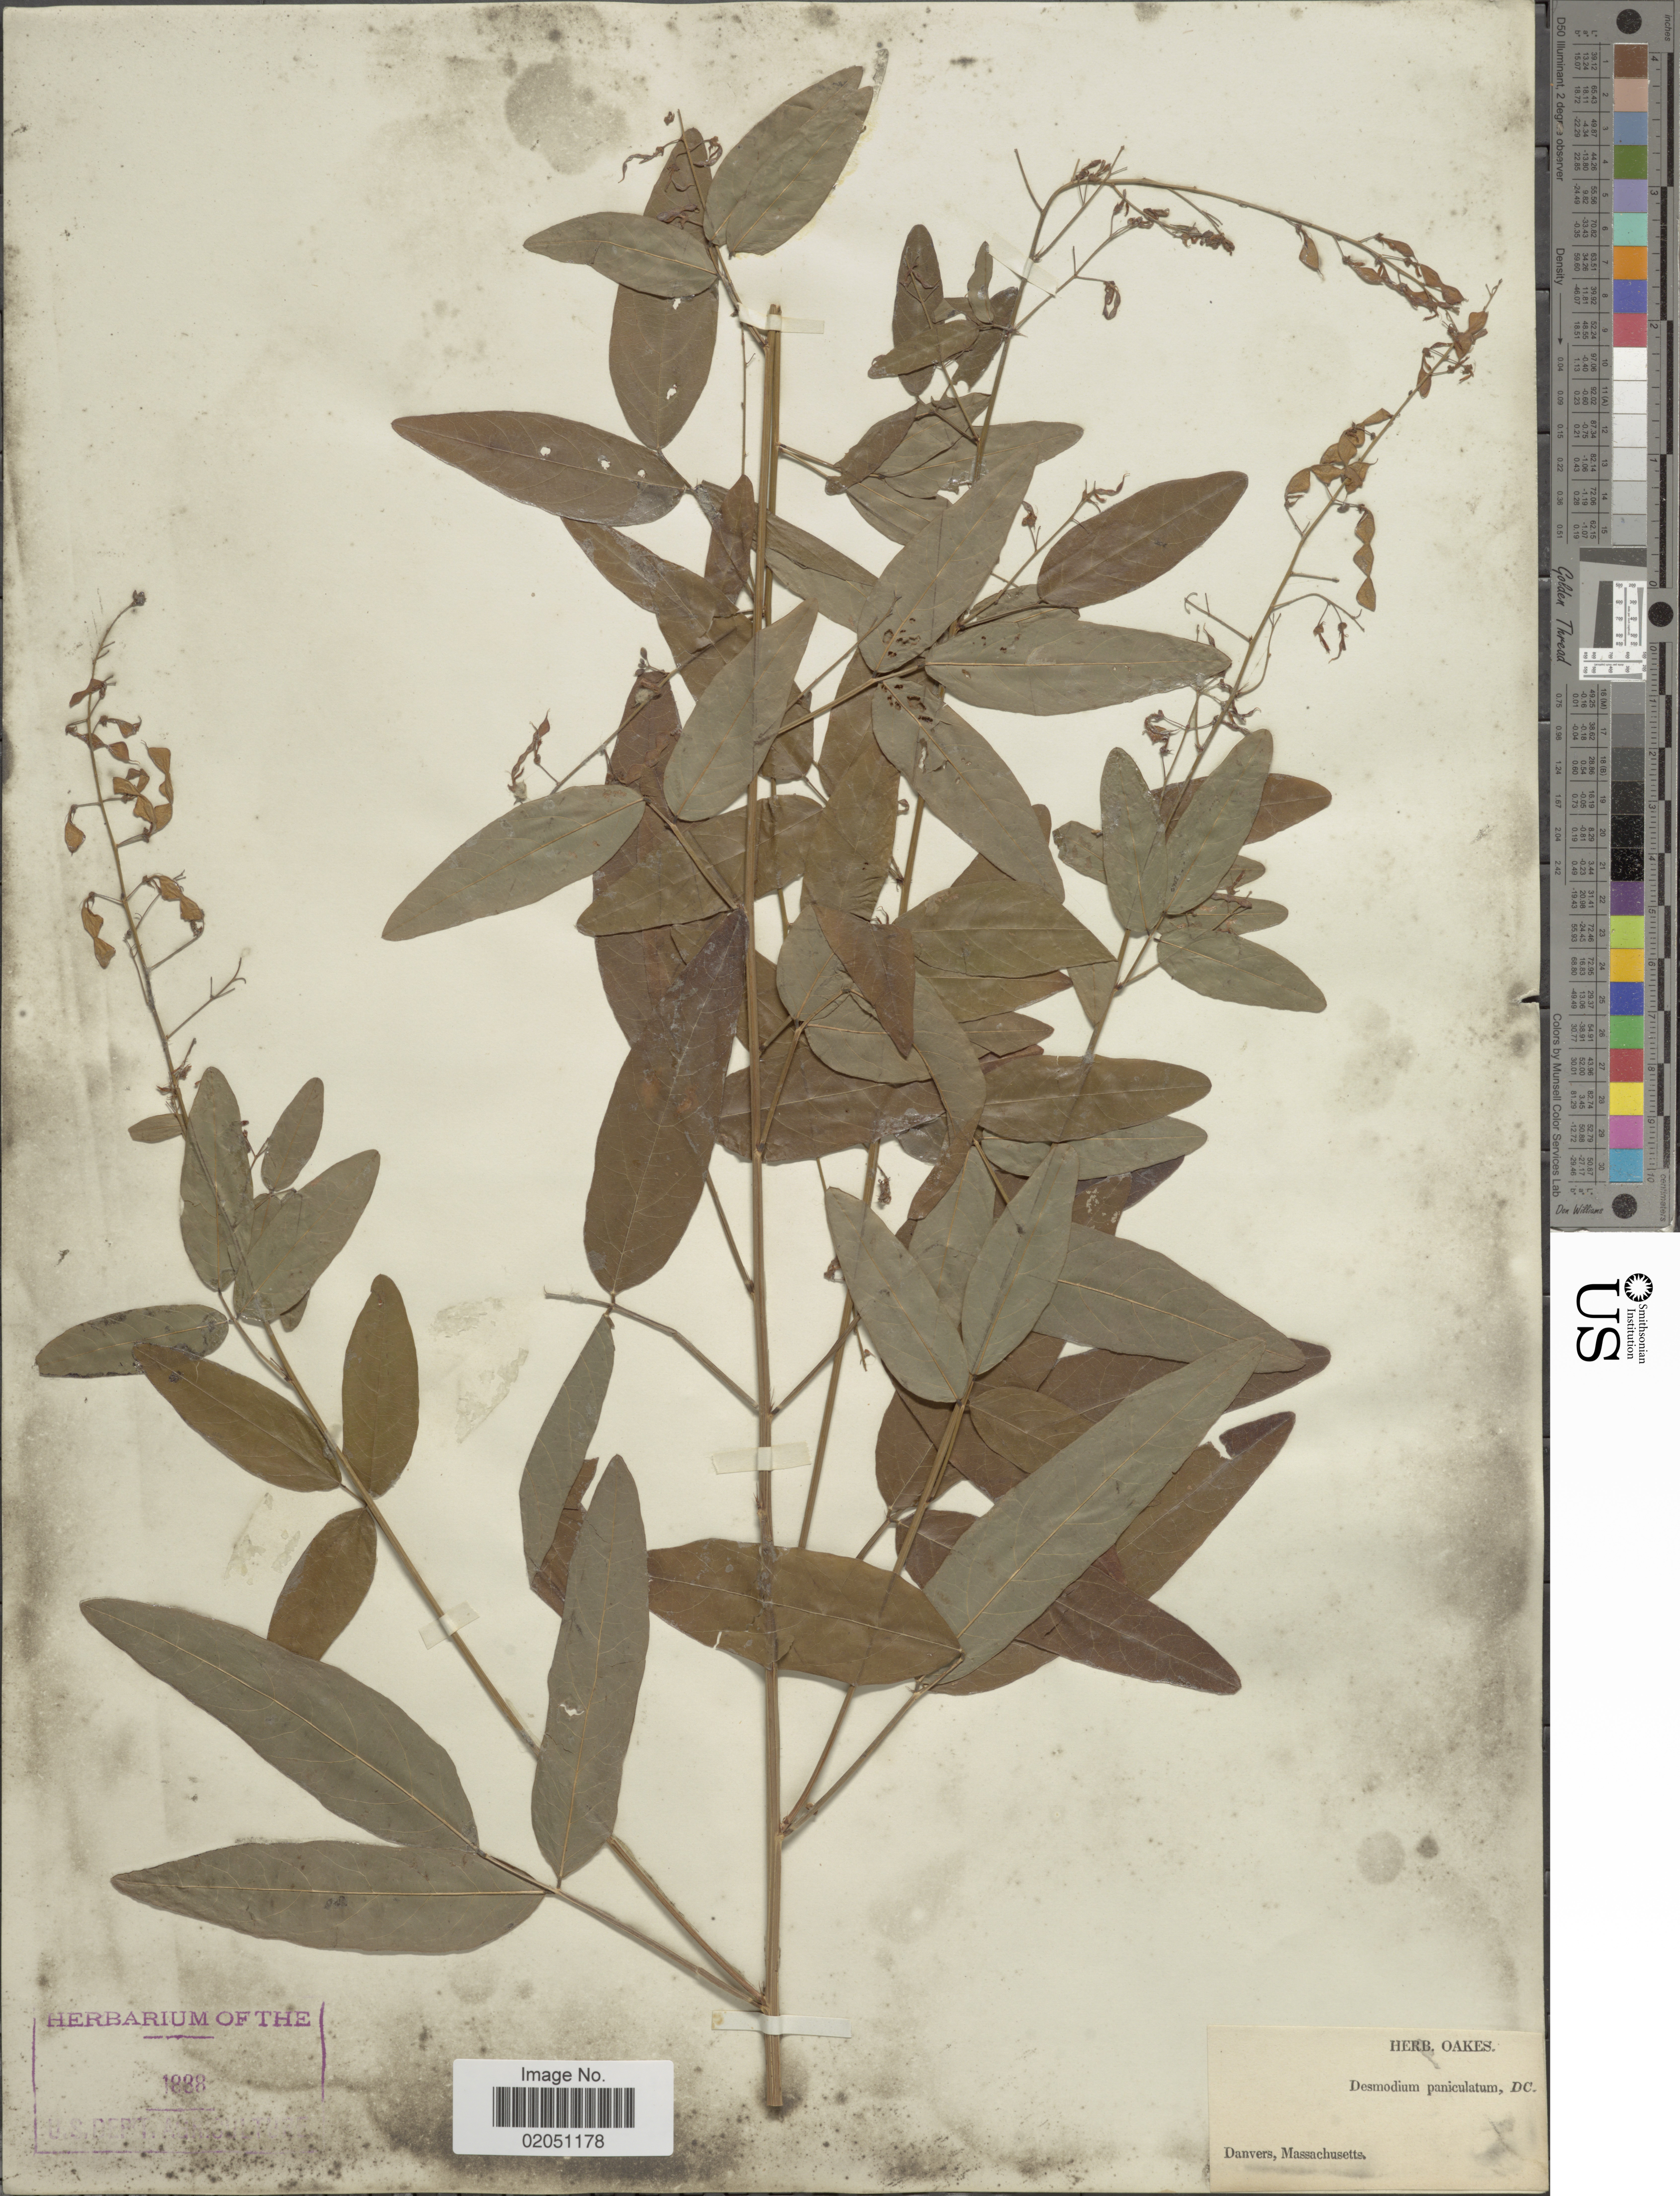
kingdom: Plantae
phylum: Tracheophyta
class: Magnoliopsida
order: Fabales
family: Fabaceae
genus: Desmodium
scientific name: Desmodium paniculatum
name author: (L.) DC.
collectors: ex herb. Oakes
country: United States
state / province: Massachusetts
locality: Danvers